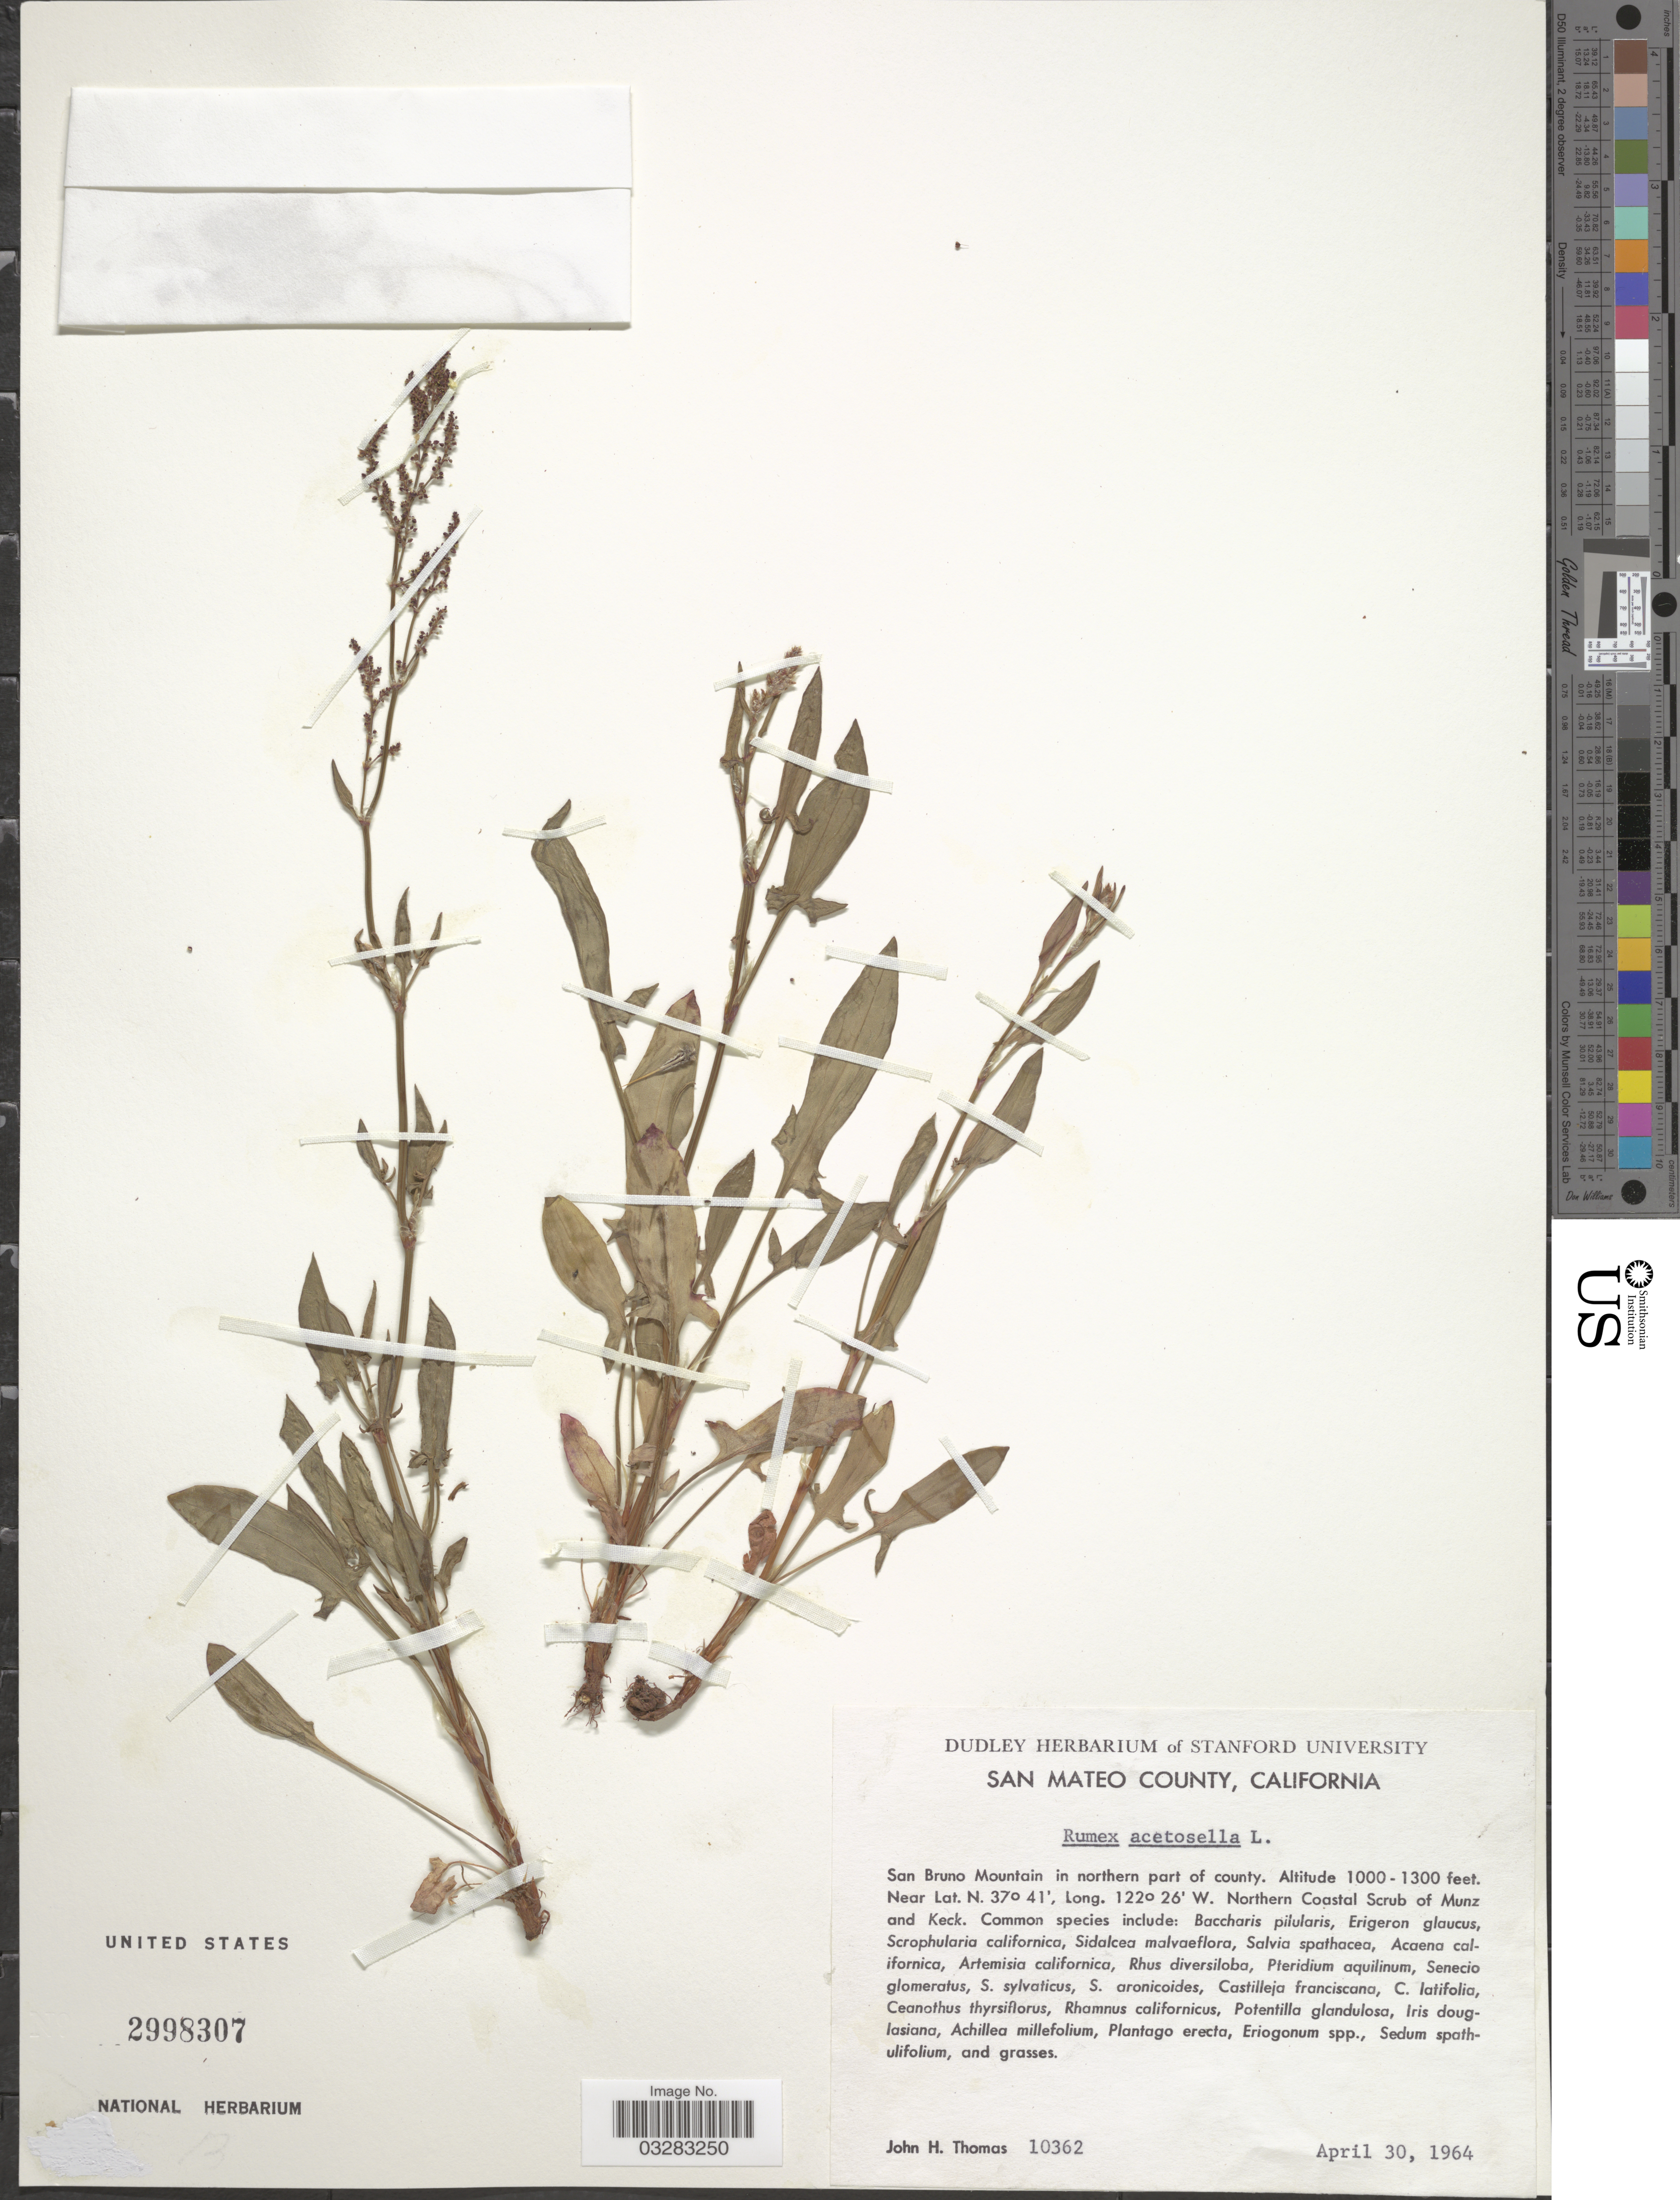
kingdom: Plantae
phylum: Tracheophyta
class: Magnoliopsida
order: Caryophyllales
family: Polygonaceae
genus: Rumex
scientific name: Rumex acetosella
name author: L.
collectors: J. H. Thomas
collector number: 10362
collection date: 1964-04-30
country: United States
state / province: California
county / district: San Mateo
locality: San Mateo County. San Bruno Mountain in northern part of county.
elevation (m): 305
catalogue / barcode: US 2998307